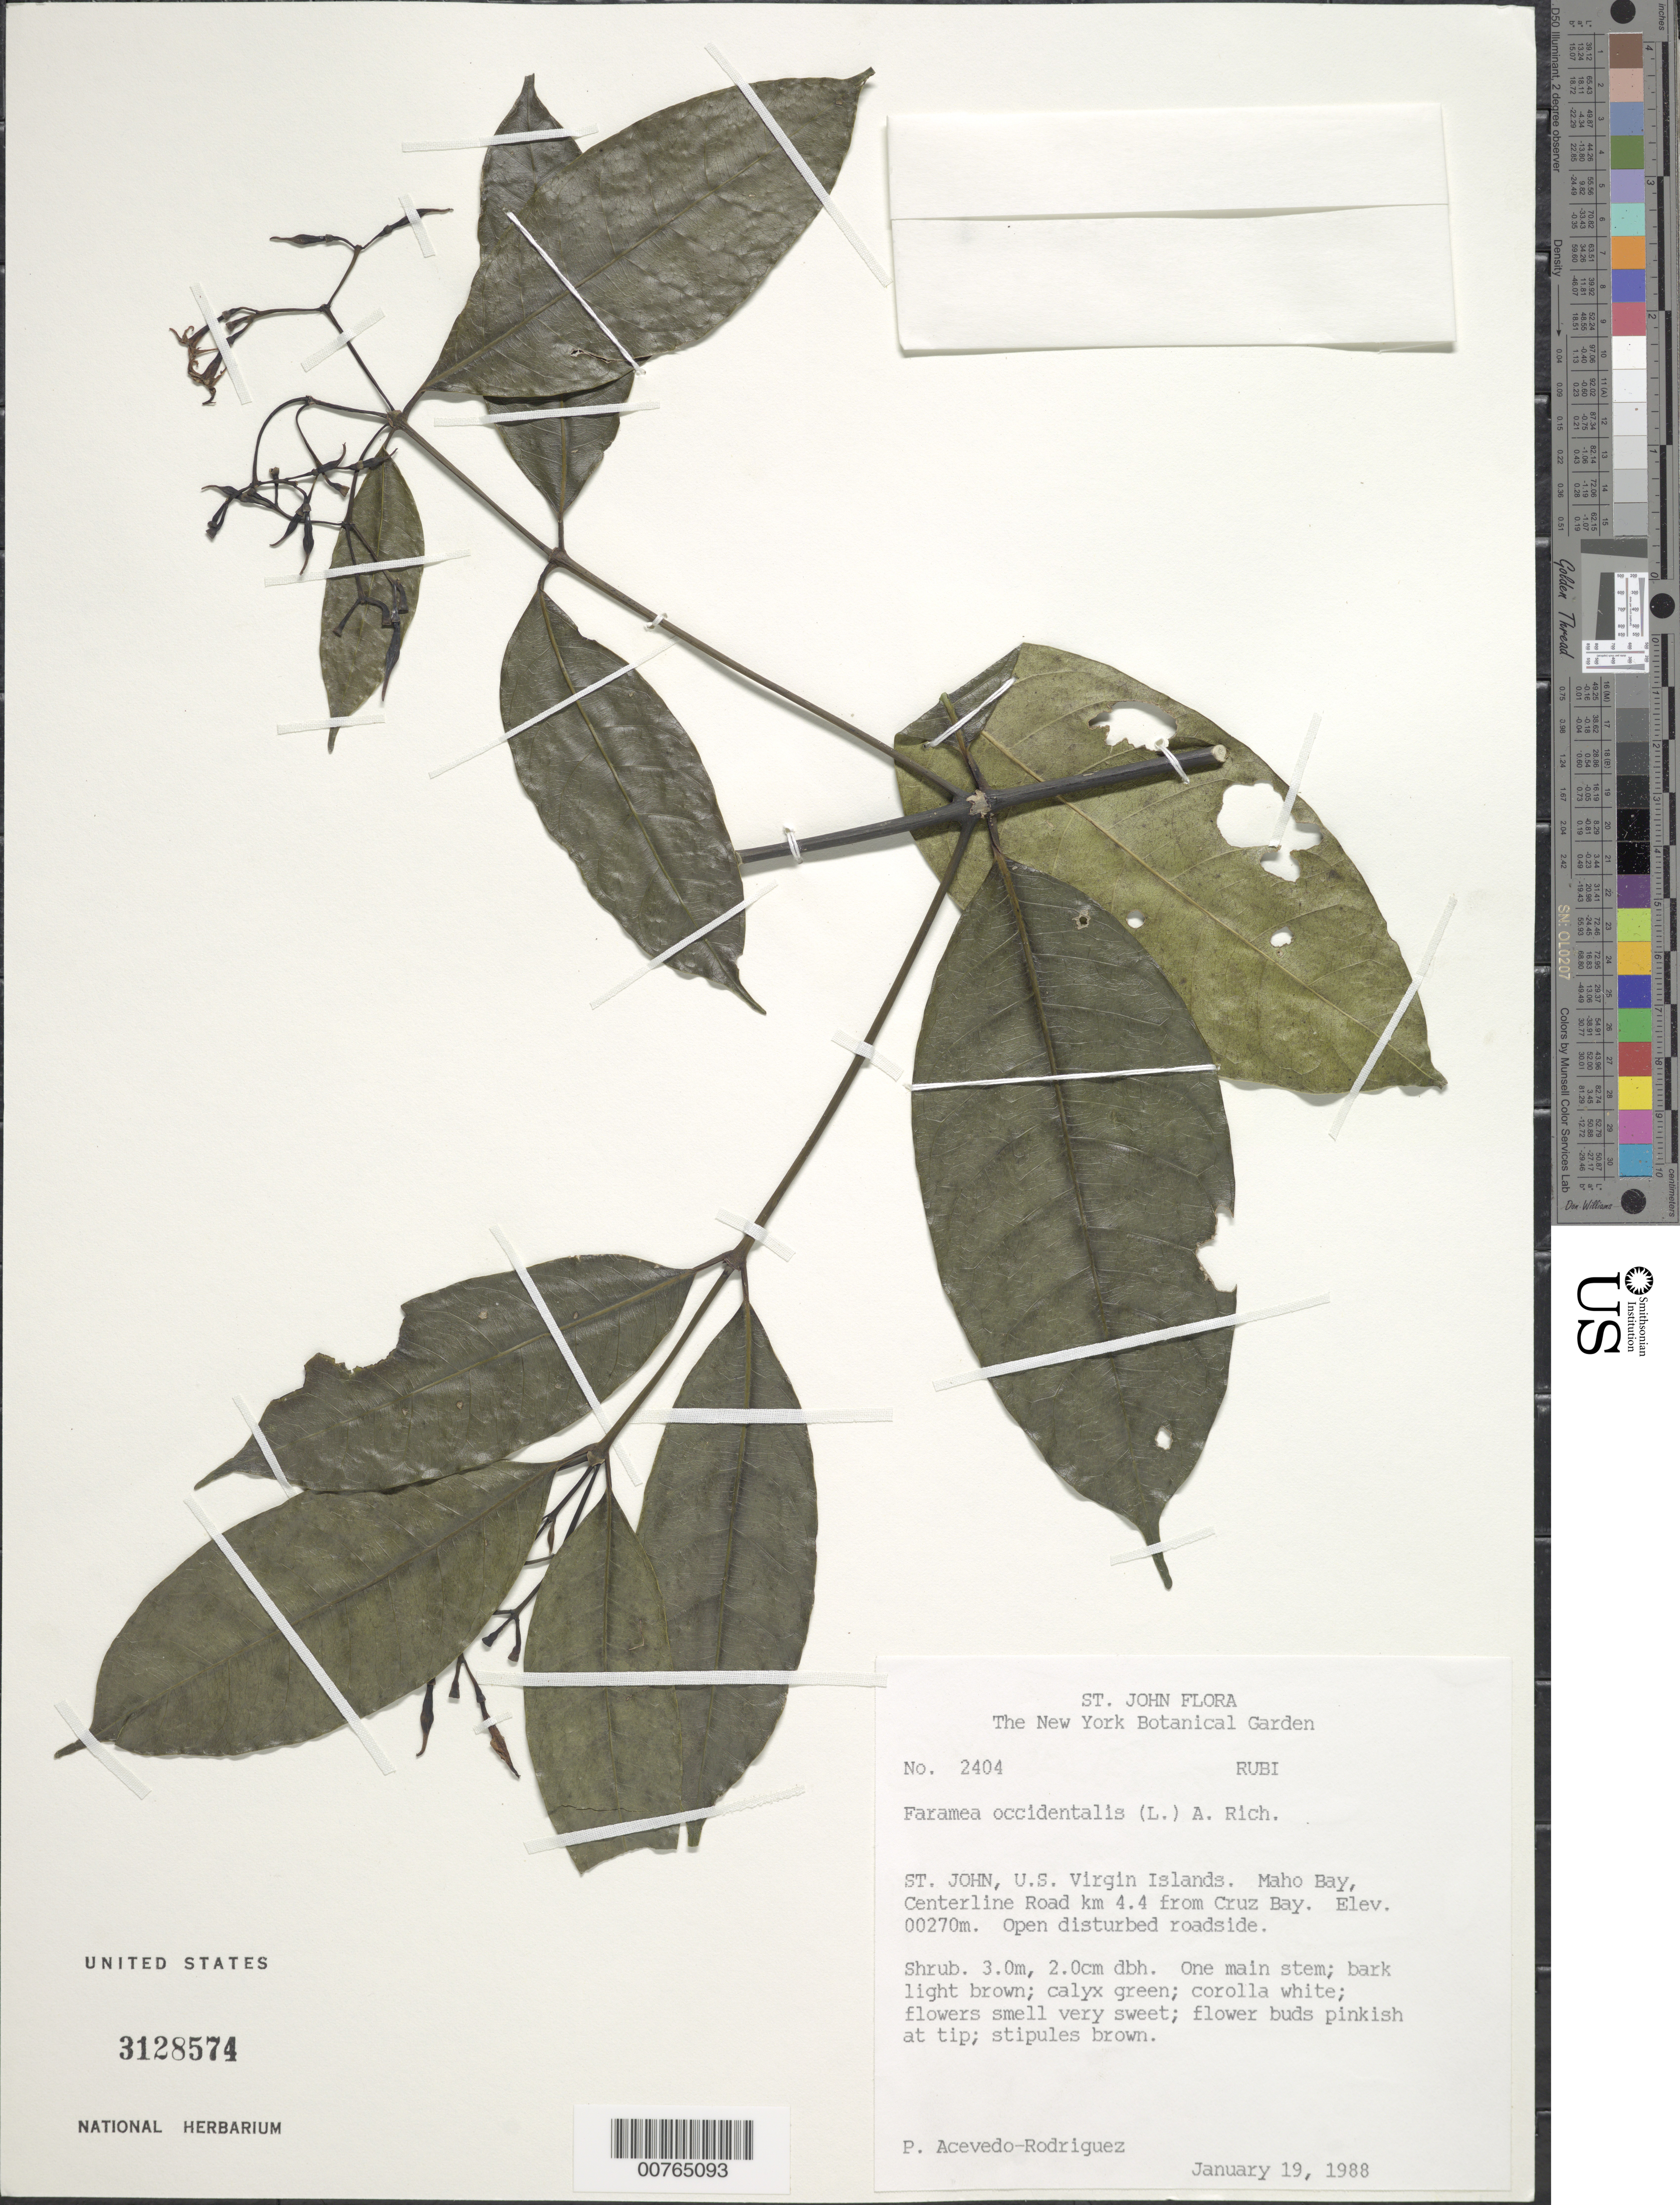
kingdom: Plantae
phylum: Tracheophyta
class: Magnoliopsida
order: Gentianales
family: Rubiaceae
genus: Faramea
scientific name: Faramea occidentalis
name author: (L.) A. Rich.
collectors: P. Acevedo-Rodr.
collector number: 2404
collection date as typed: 19 Jan 1988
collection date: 1988-01-19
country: U.S. Virgin Islands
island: St. John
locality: Maho Bay Quarter; Center Line Road km 4.4 from Cruz Bay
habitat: Open disturbed roadside.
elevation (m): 270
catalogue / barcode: US 3128574